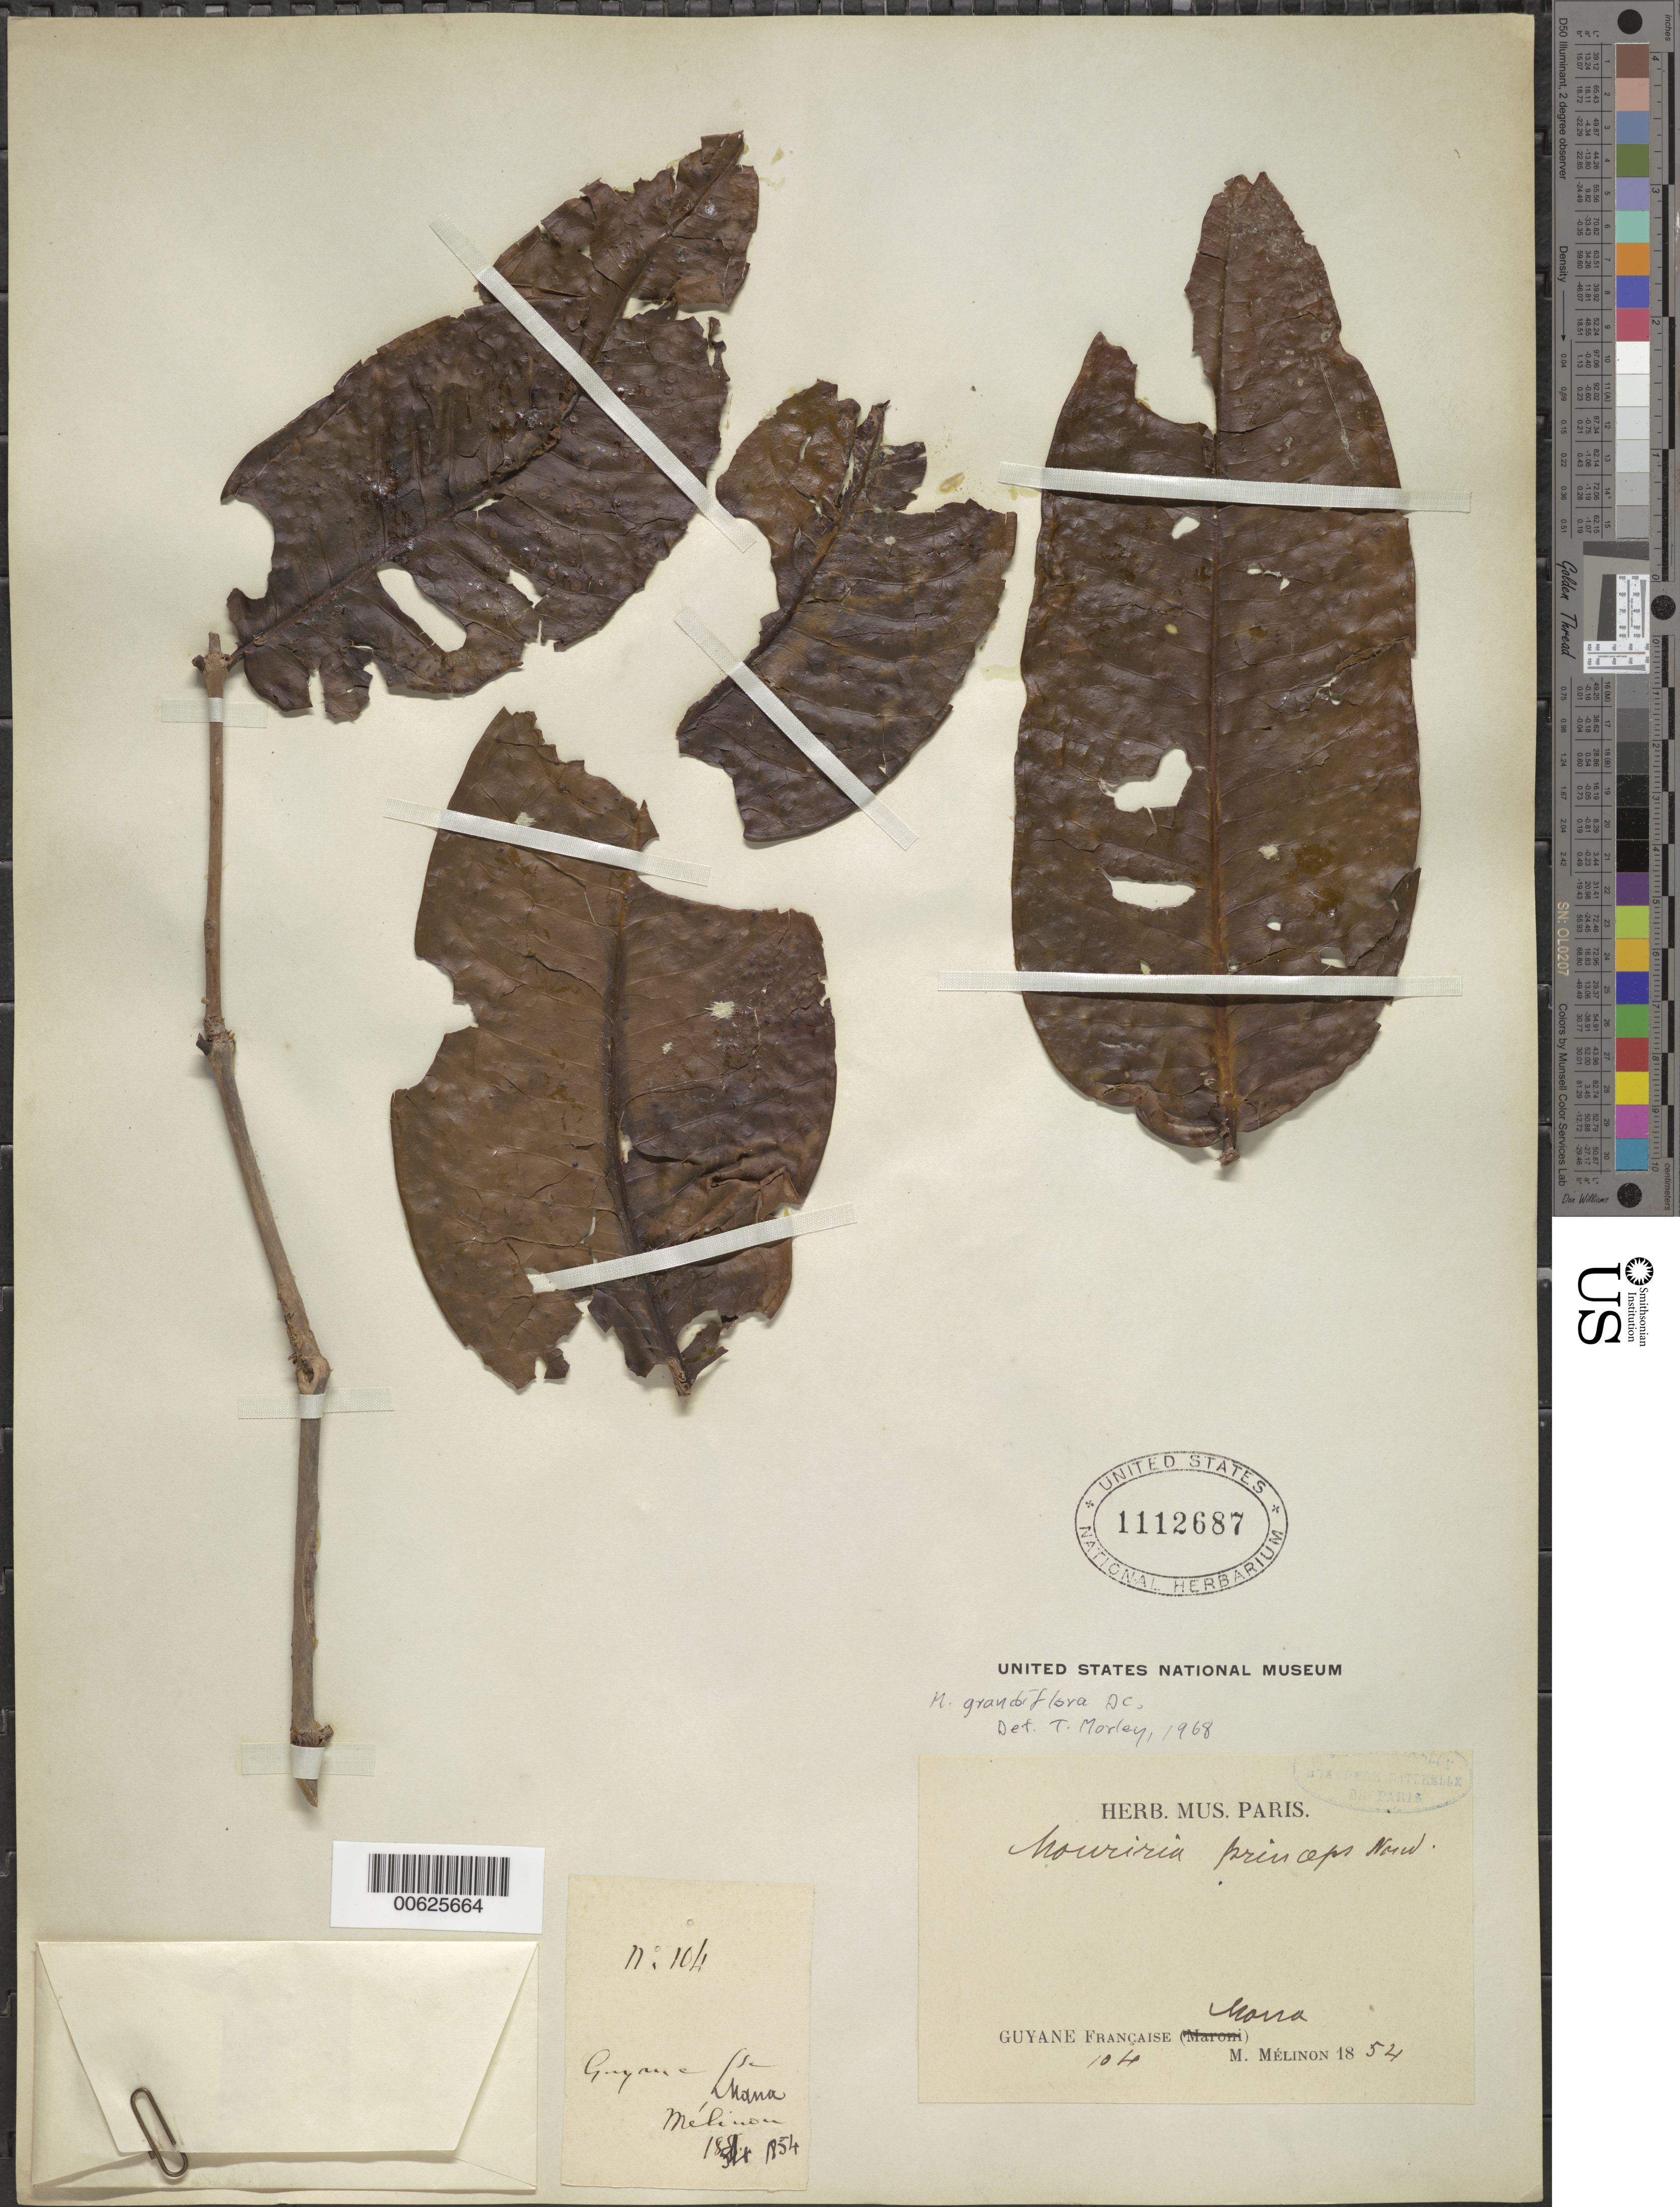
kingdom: Plantae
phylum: Tracheophyta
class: Magnoliopsida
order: Myrtales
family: Melastomataceae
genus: Mouriri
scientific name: Mouriri grandiflora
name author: DC.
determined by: Morley, T.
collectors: E. Mélinon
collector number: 104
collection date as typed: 1854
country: French Guiana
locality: Mana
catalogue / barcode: US 1112687